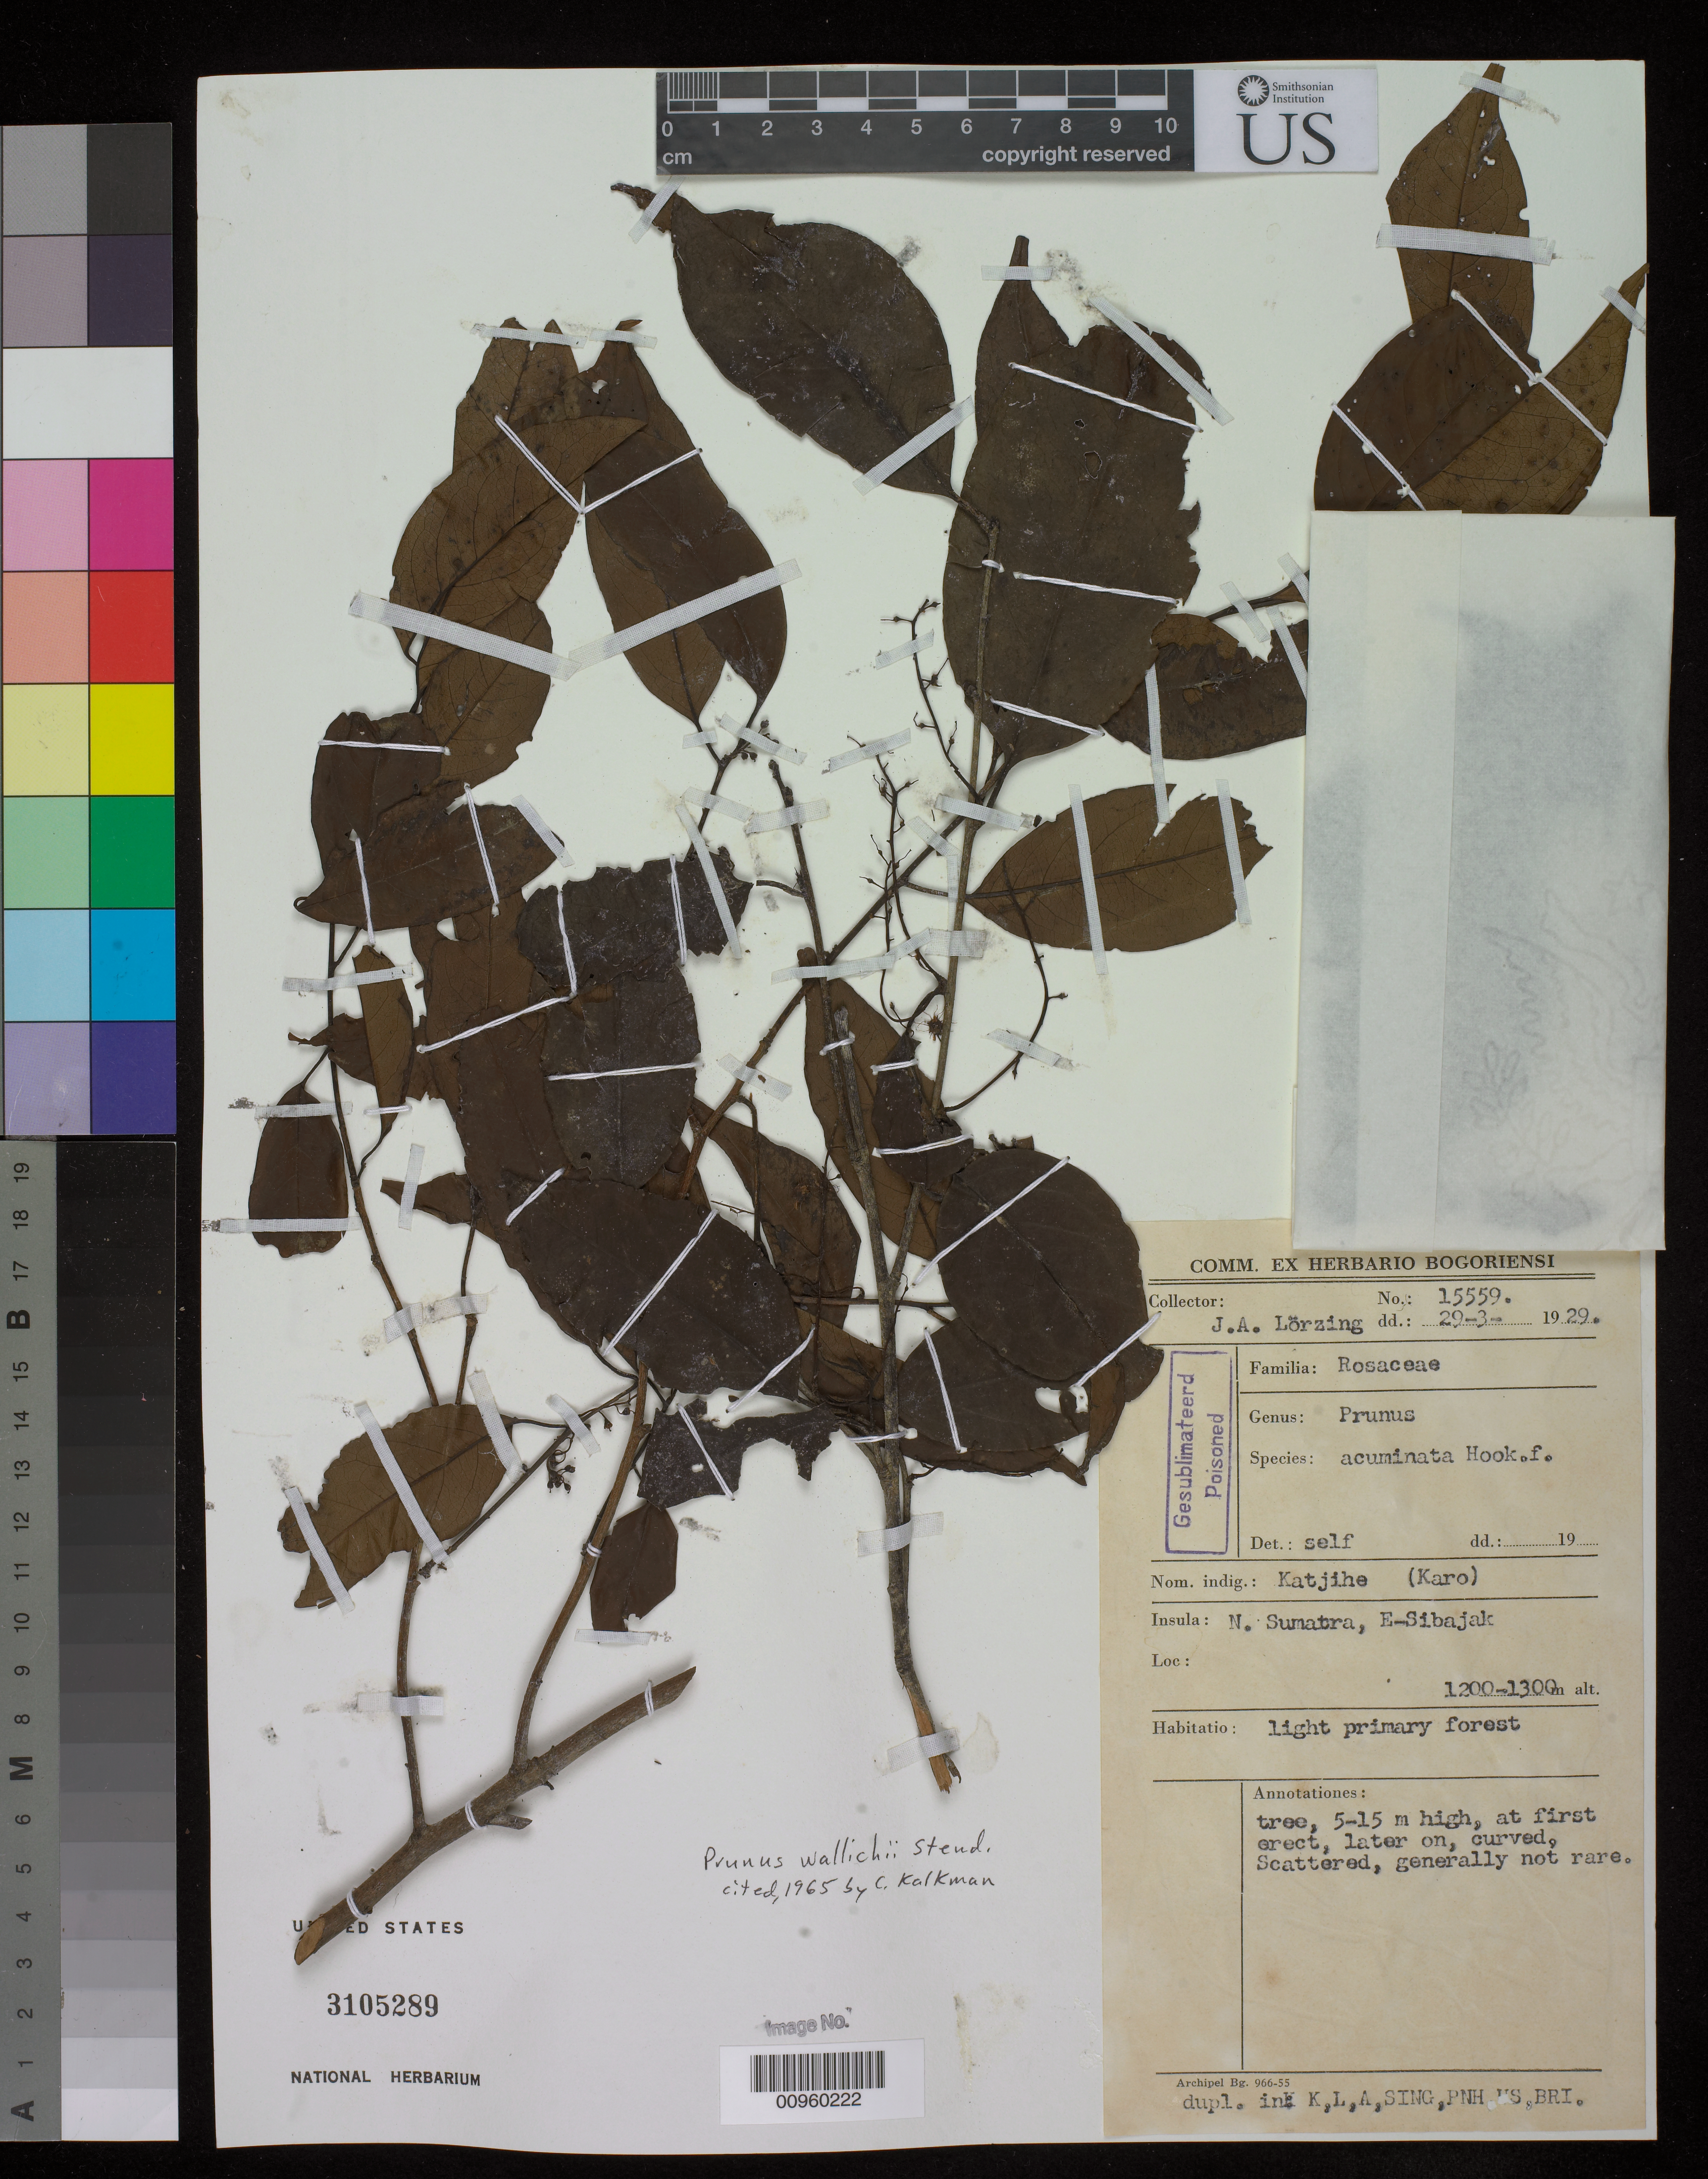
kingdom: Plantae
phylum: Tracheophyta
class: Magnoliopsida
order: Rosales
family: Rosaceae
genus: Prunus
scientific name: Prunus wallichii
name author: Steud.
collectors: A. Cuadra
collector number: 15559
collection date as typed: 25 Feb 1949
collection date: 1949-02-25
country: Malaysia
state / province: Sabah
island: Borneo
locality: Sandakan F.D., Elopura, State Forest Mile 15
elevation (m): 15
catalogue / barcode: US 3105289